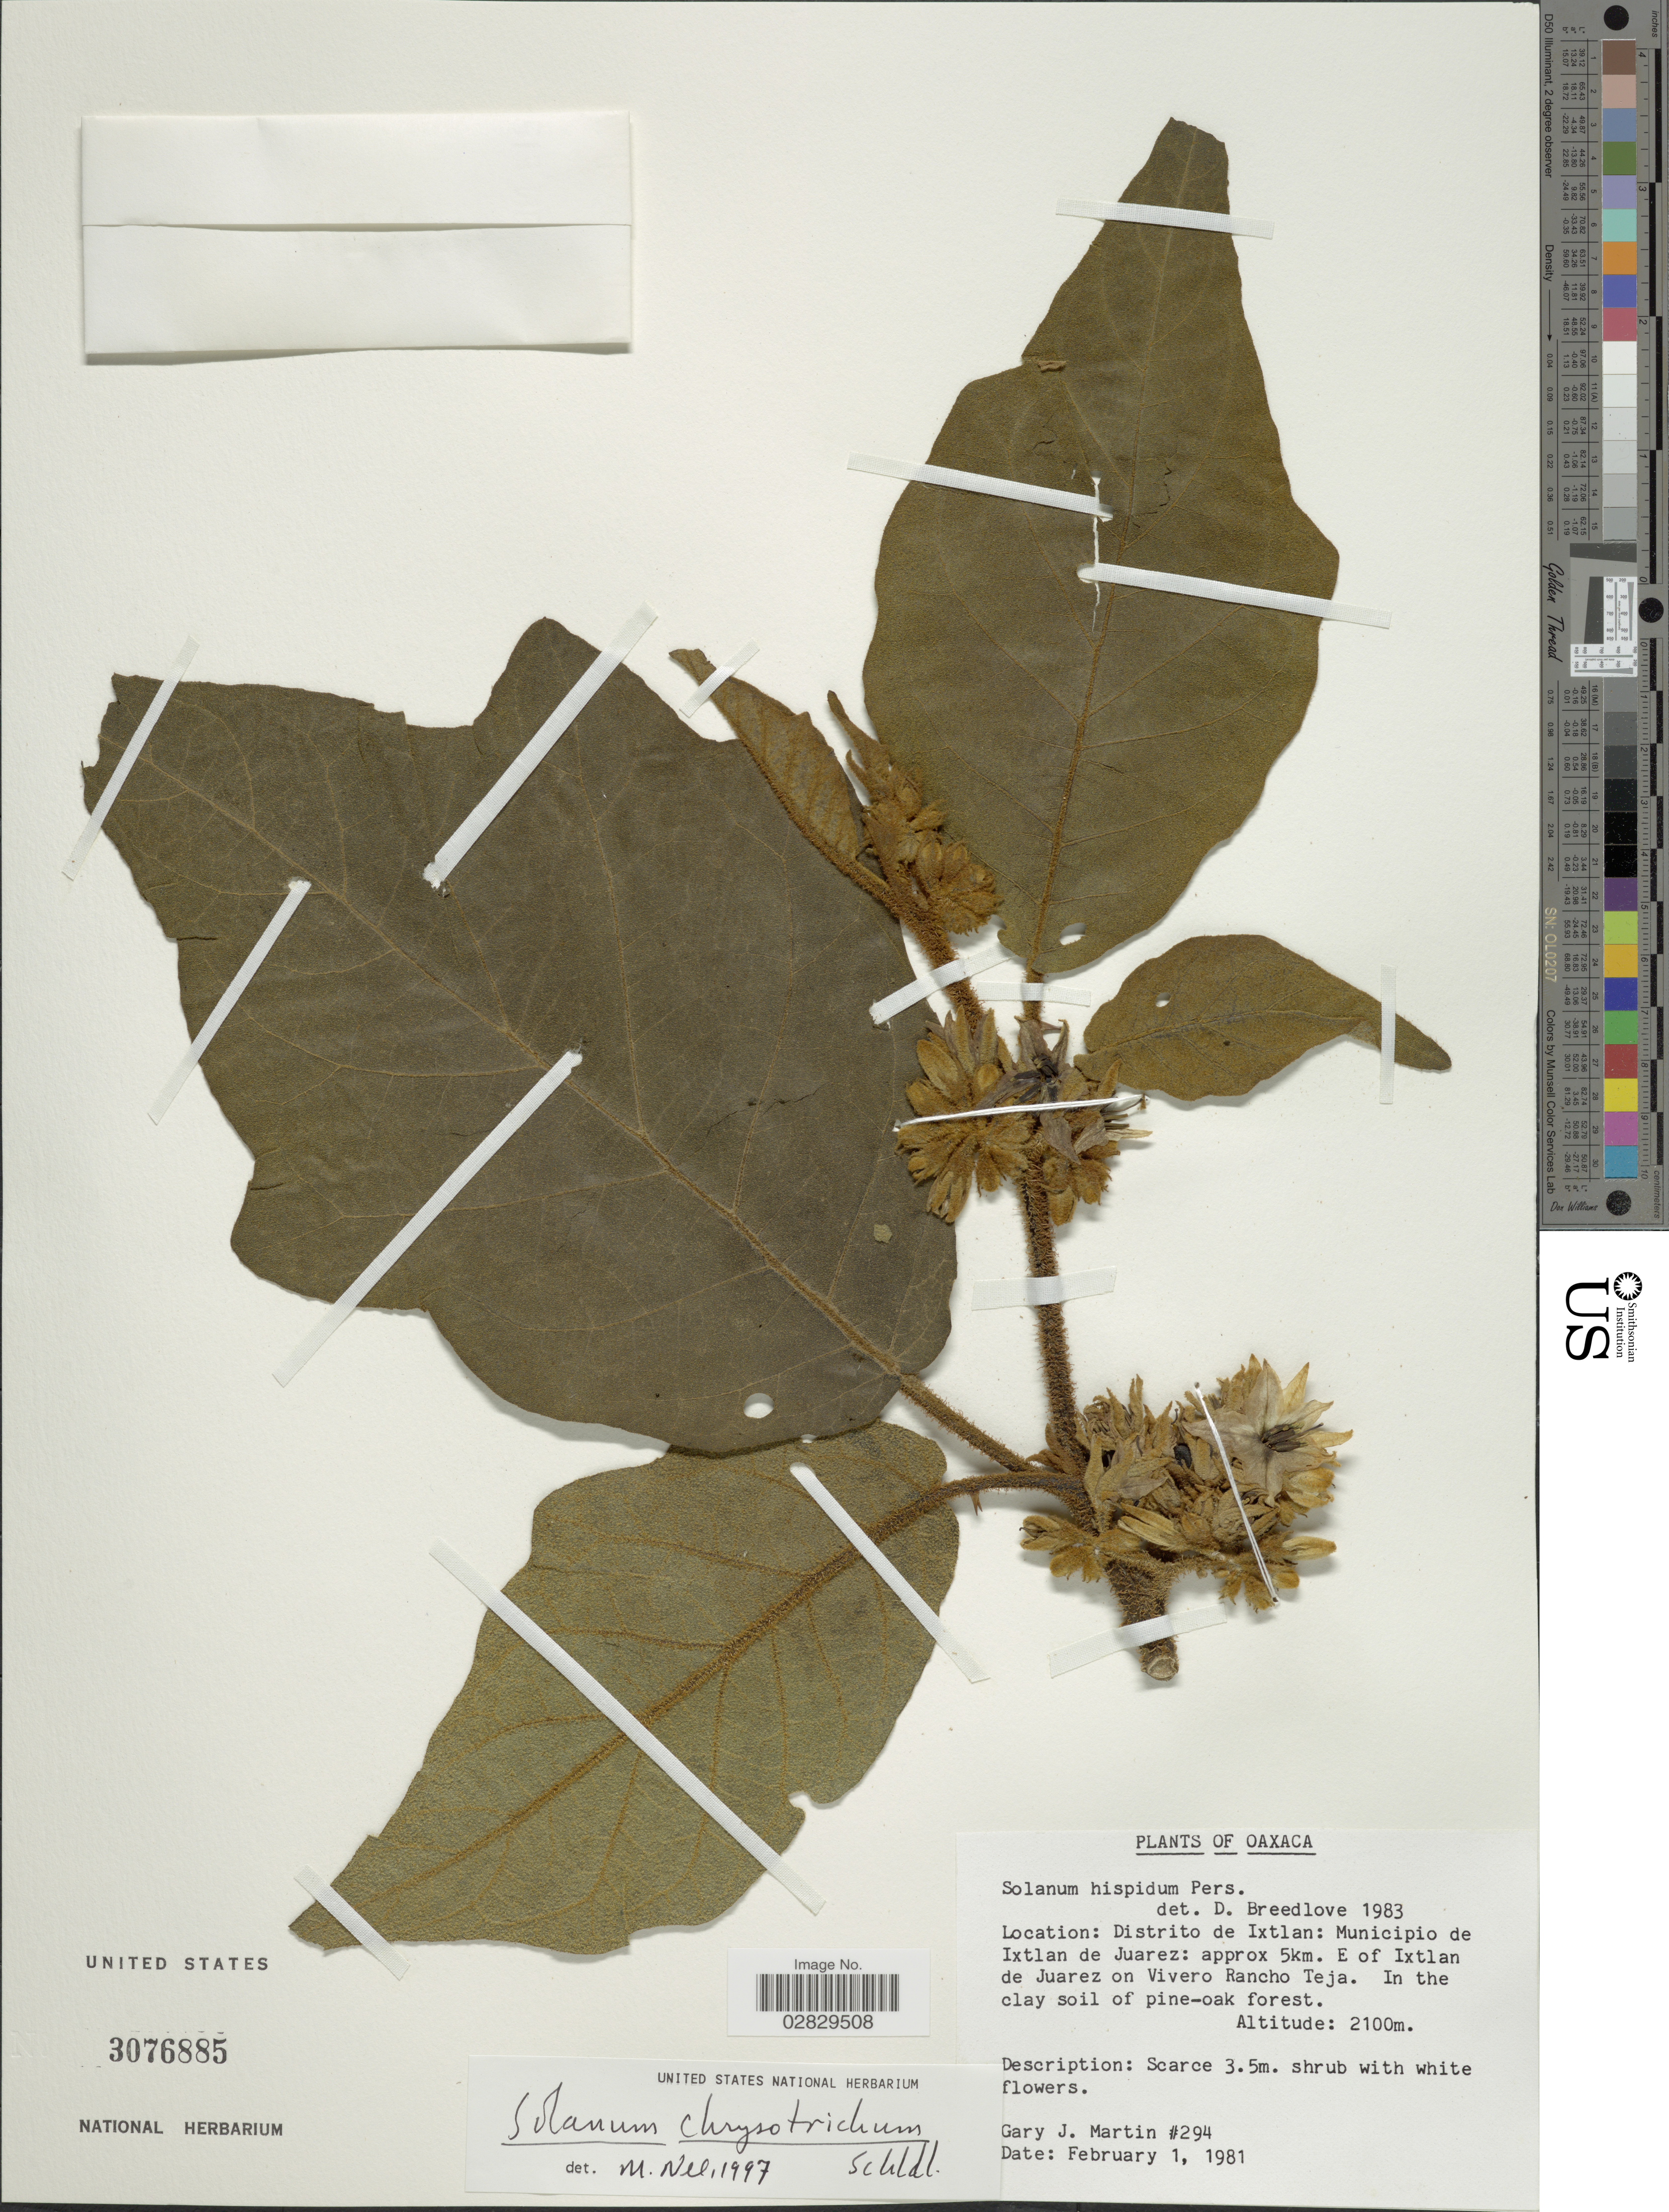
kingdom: Plantae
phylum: Tracheophyta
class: Magnoliopsida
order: Solanales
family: Solanaceae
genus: Solanum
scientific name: Solanum chrysotrichum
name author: Schltdl.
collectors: G. J. Martin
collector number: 294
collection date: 1981-02-01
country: Mexico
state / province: Oaxaca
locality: Distrito de Ixtlan: Municipio de Ixtlan de Juarez: approx 5km. E of Ixtlan de Juarez on Vivero Rancho Teja.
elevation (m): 2100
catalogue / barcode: US 3076885